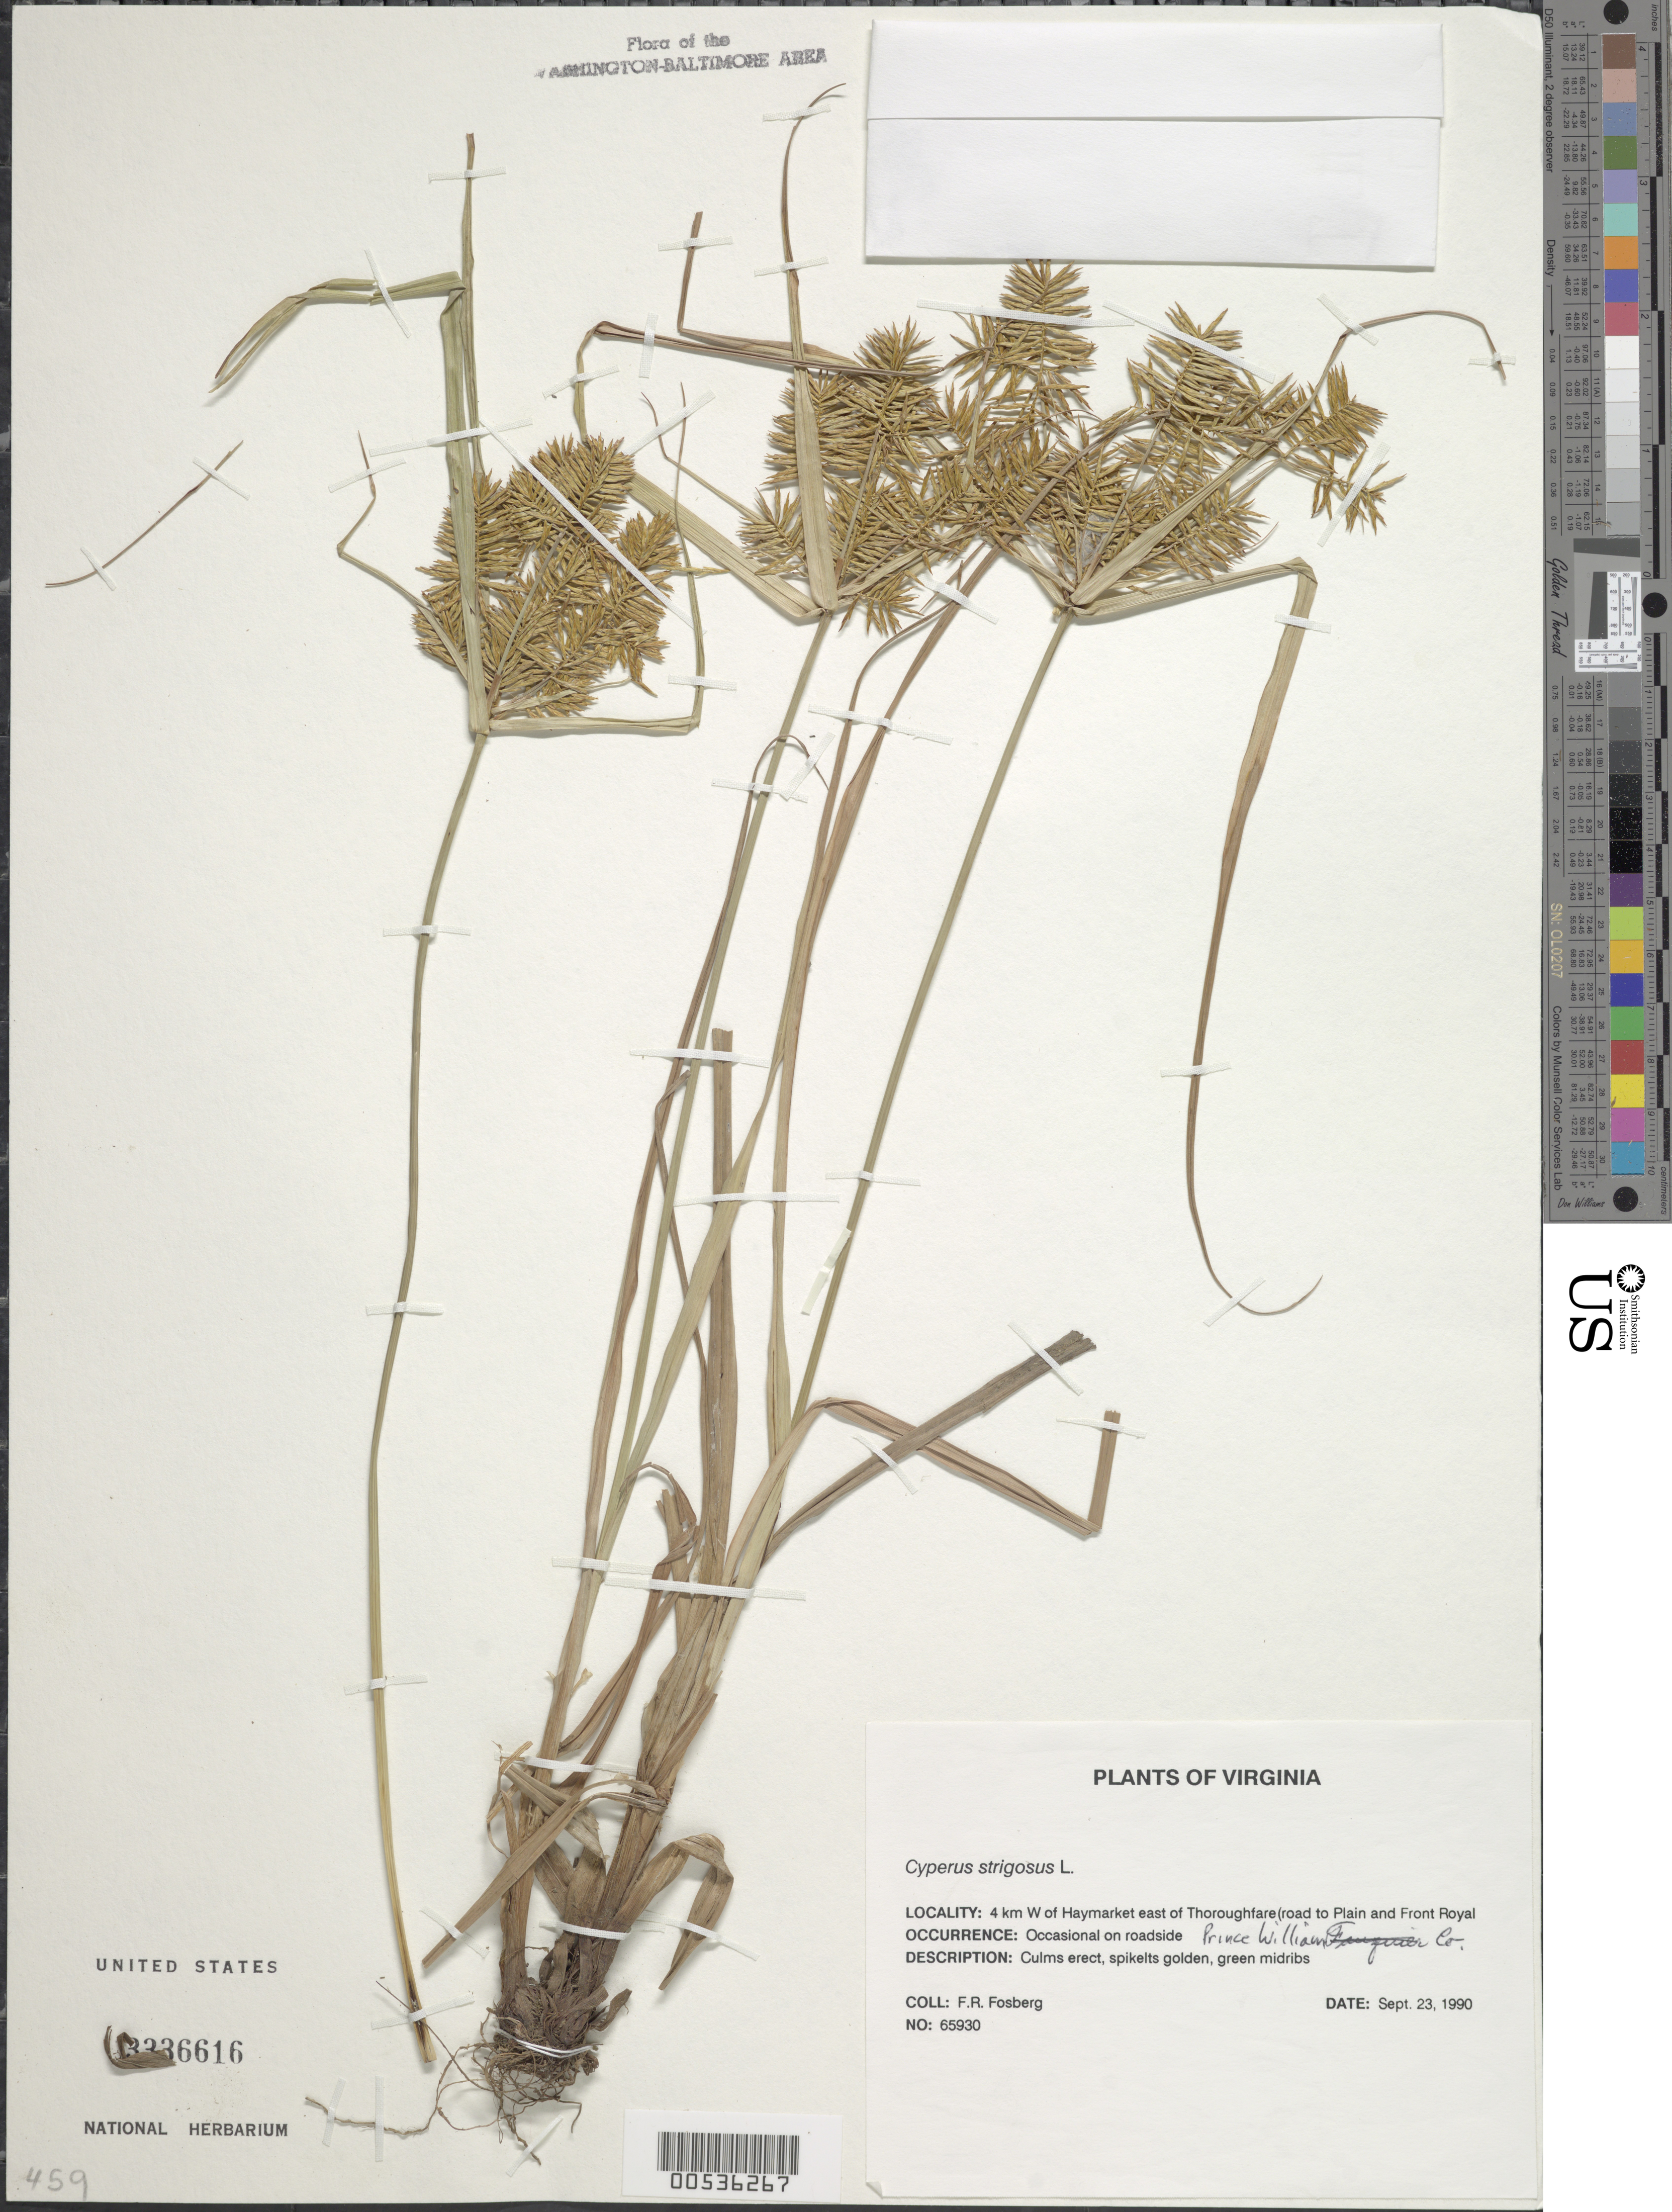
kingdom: Plantae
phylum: Tracheophyta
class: Liliopsida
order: Poales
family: Cyperaceae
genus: Cyperus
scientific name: Cyperus strigosus L.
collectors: F. R. Fosberg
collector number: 65930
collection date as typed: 23 Sep 1990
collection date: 1990-09-23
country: United States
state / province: Virginia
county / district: Prince William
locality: W of Haymarket, E of Thorofare (road to Plains and front Royal)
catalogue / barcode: US 3336616